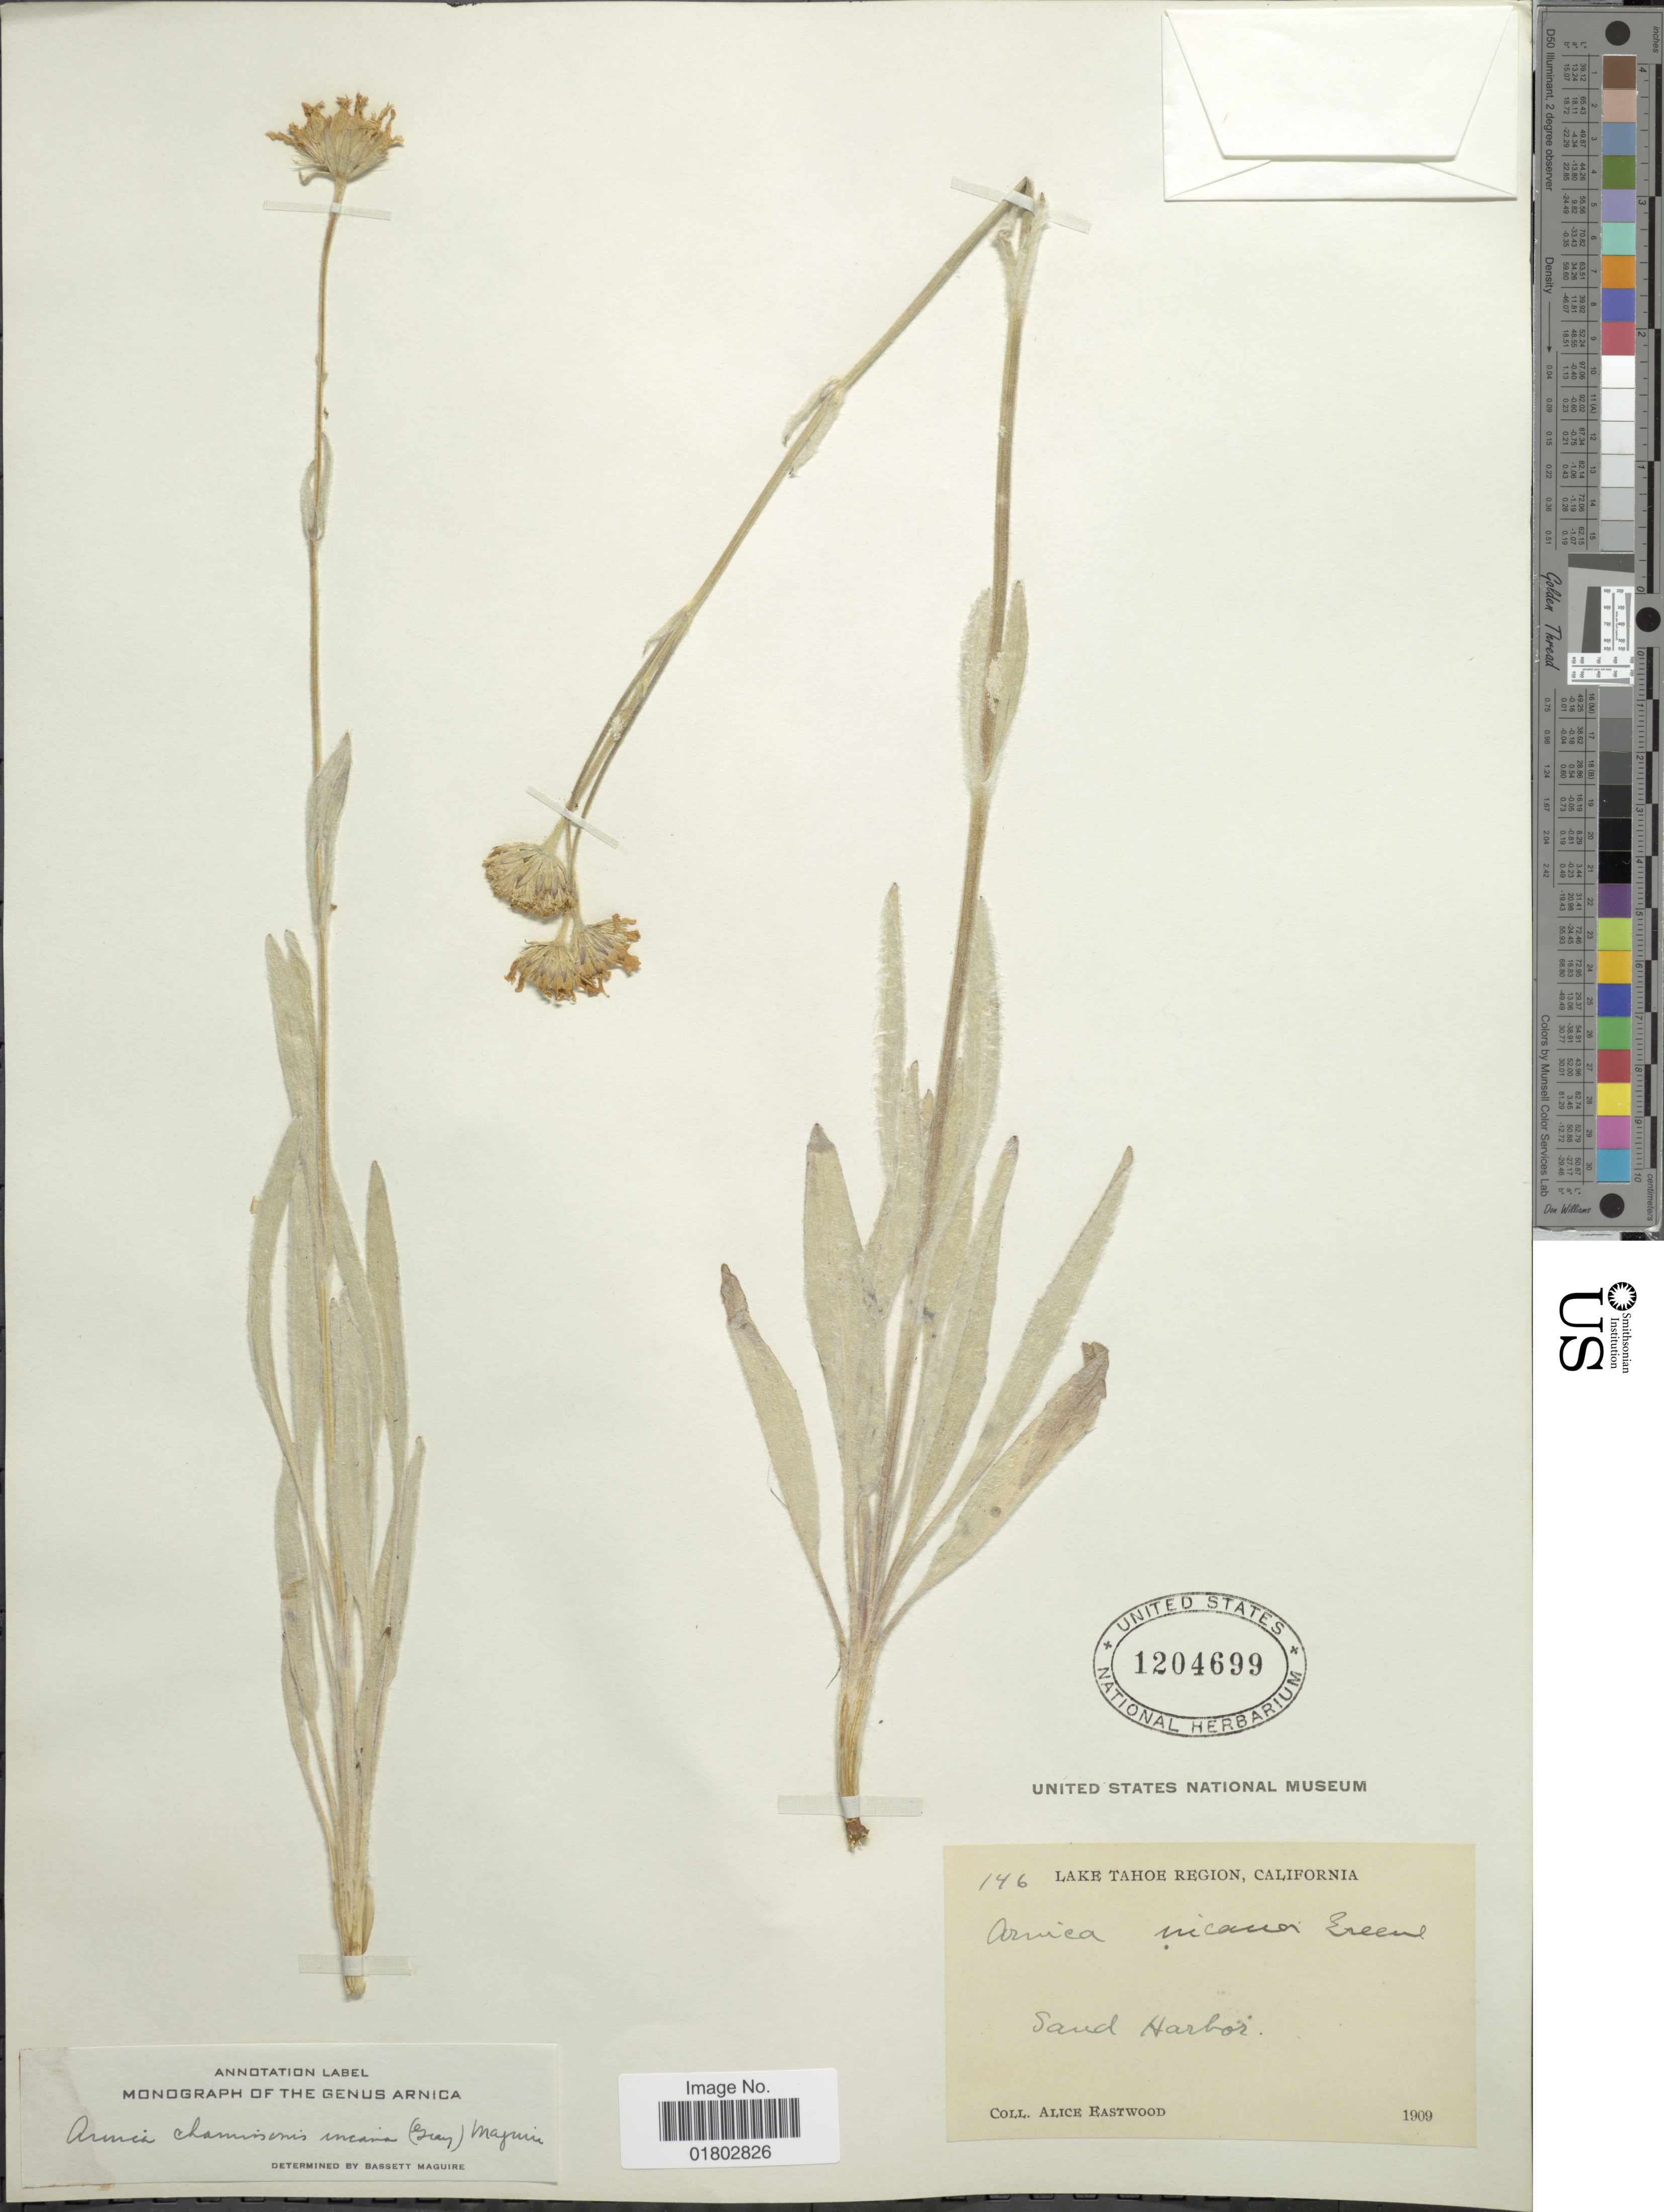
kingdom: Plantae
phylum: Tracheophyta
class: Magnoliopsida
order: Asterales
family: Asteraceae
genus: Arnica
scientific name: Arnica chamissonis subsp. incana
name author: (A. Gray) Maguire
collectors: A. Eastwood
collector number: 146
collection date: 1909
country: United States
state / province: California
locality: Lake Tahoe Region, Sand Harbor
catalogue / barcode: US 1204699